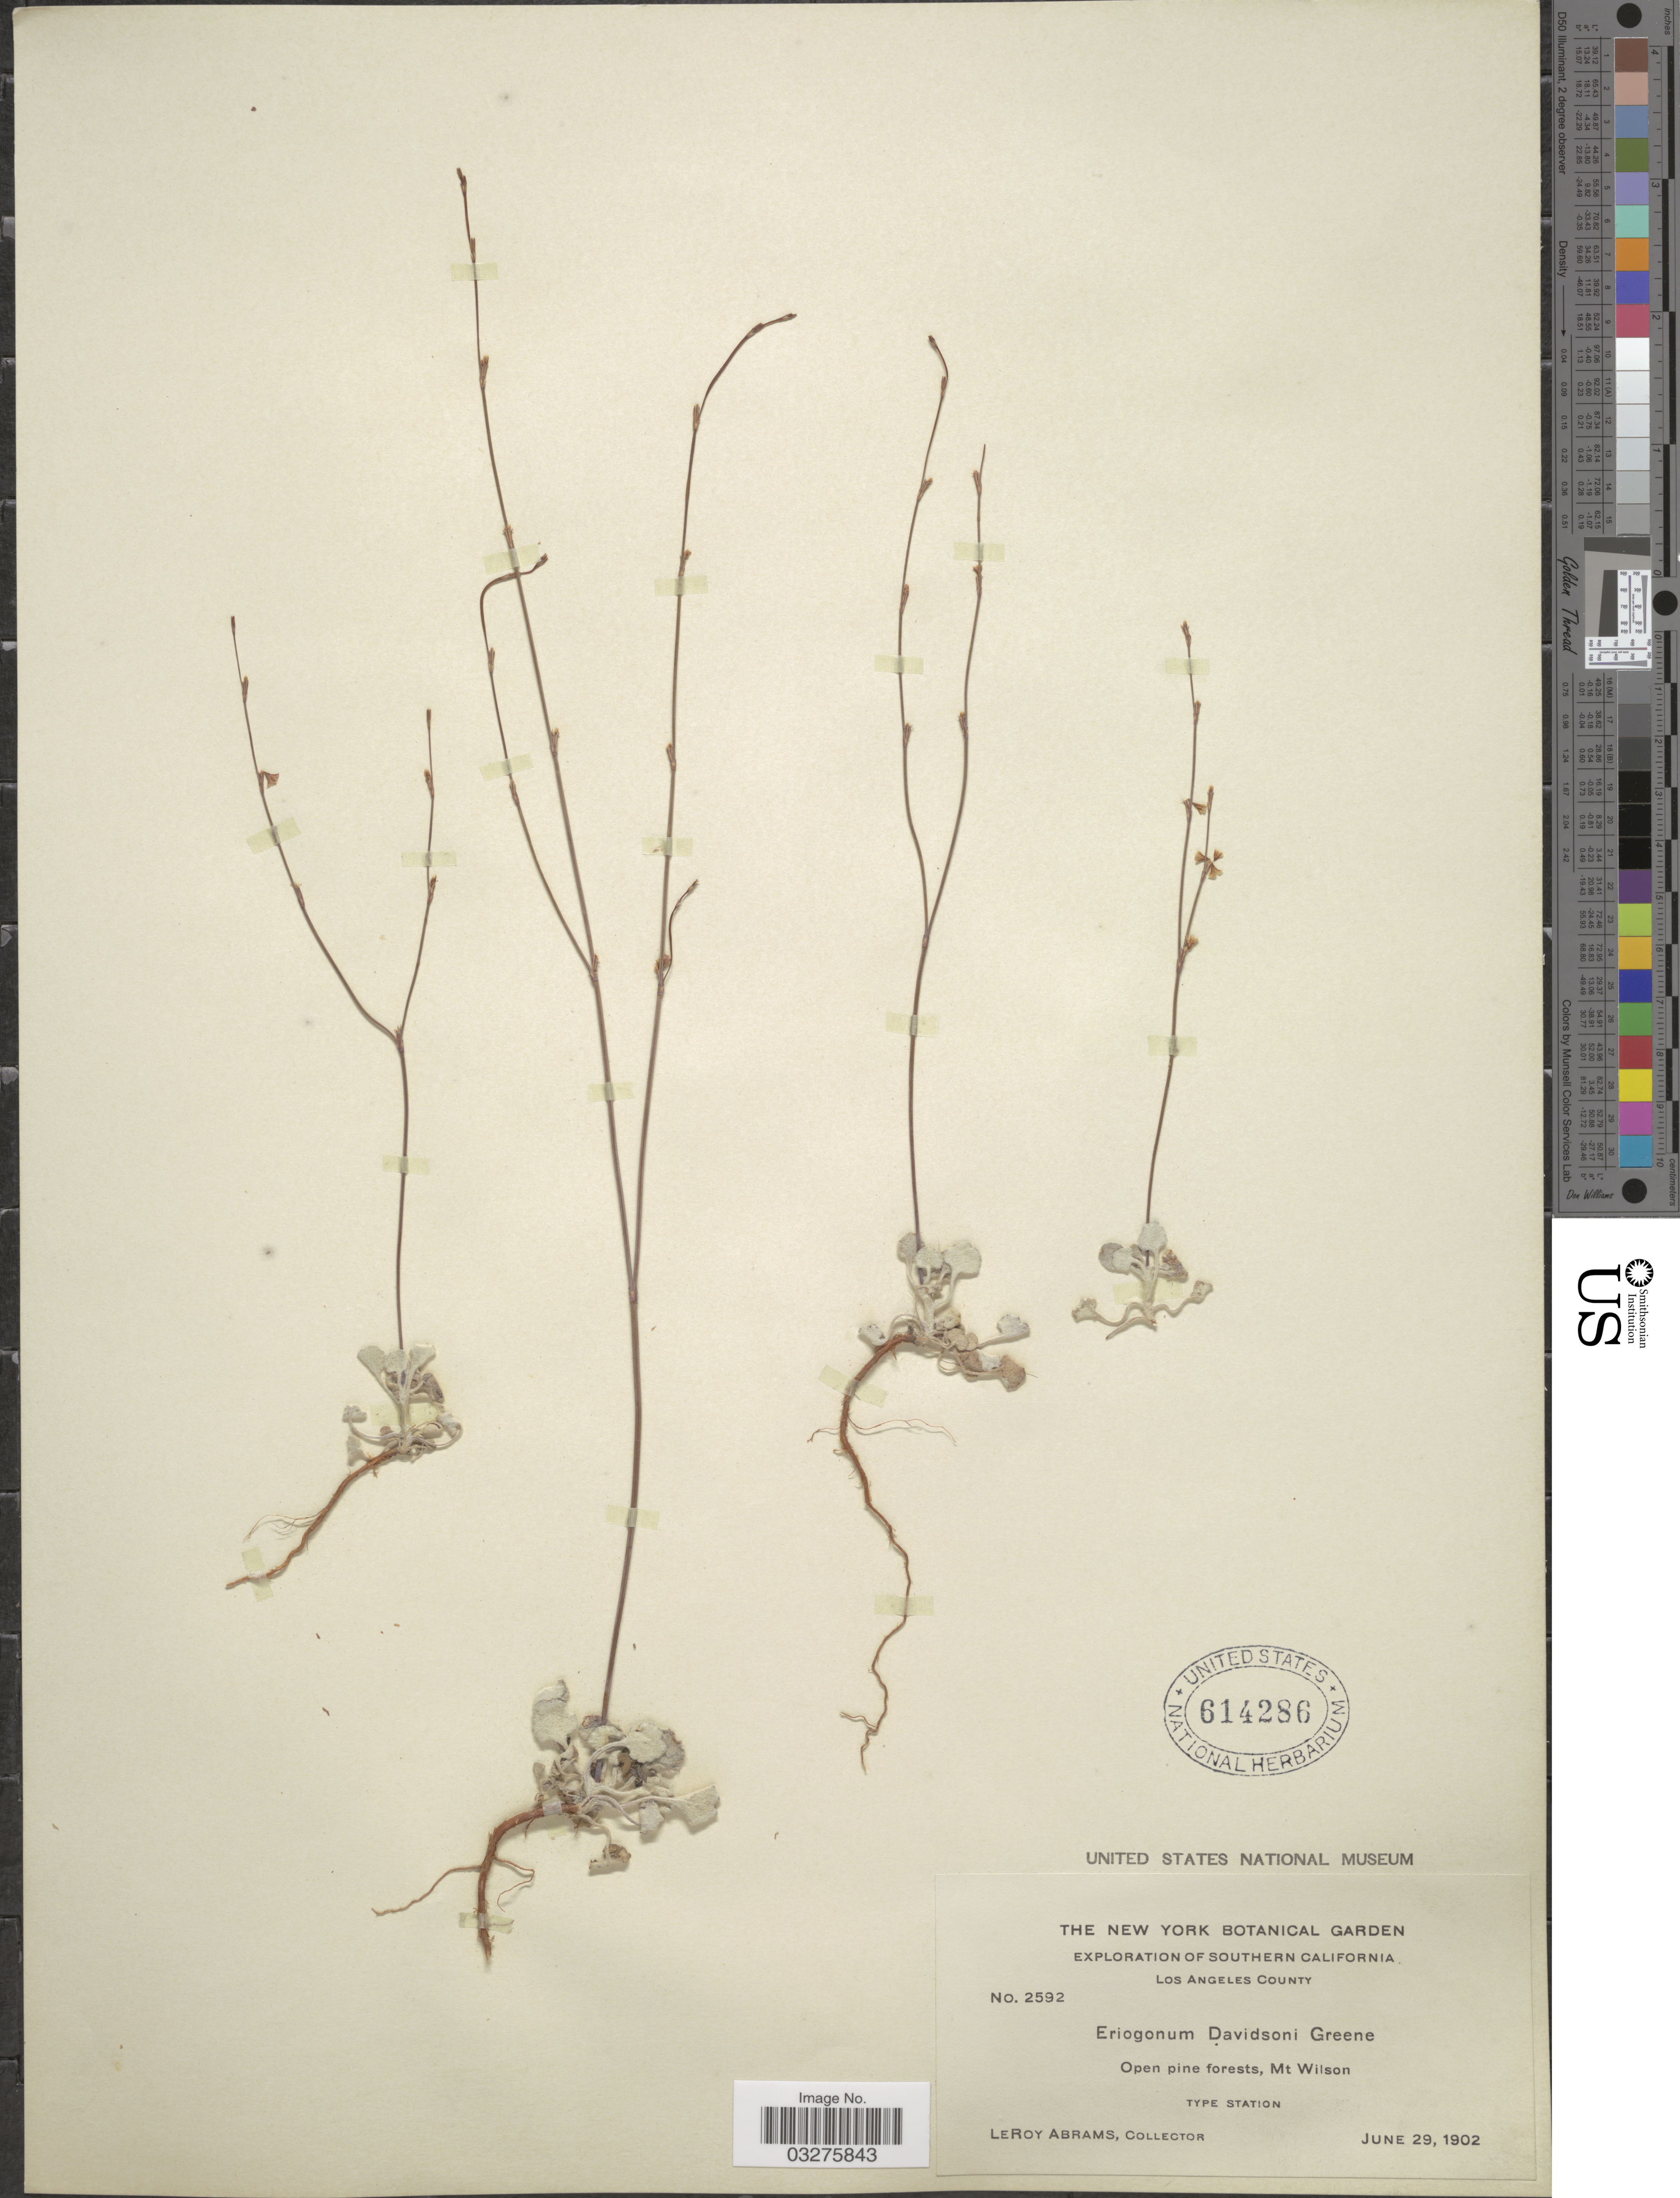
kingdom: Plantae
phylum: Tracheophyta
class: Magnoliopsida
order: Caryophyllales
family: Polygonaceae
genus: Eriogonum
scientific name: Eriogonum davidsonii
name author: Greene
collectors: L. Abrams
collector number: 2592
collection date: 1902-06-29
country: United States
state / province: California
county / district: Los Angeles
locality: Southern California. Los Angeles County. Open pine forests, Mt Wilson. Type Station.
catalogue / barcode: US 614286